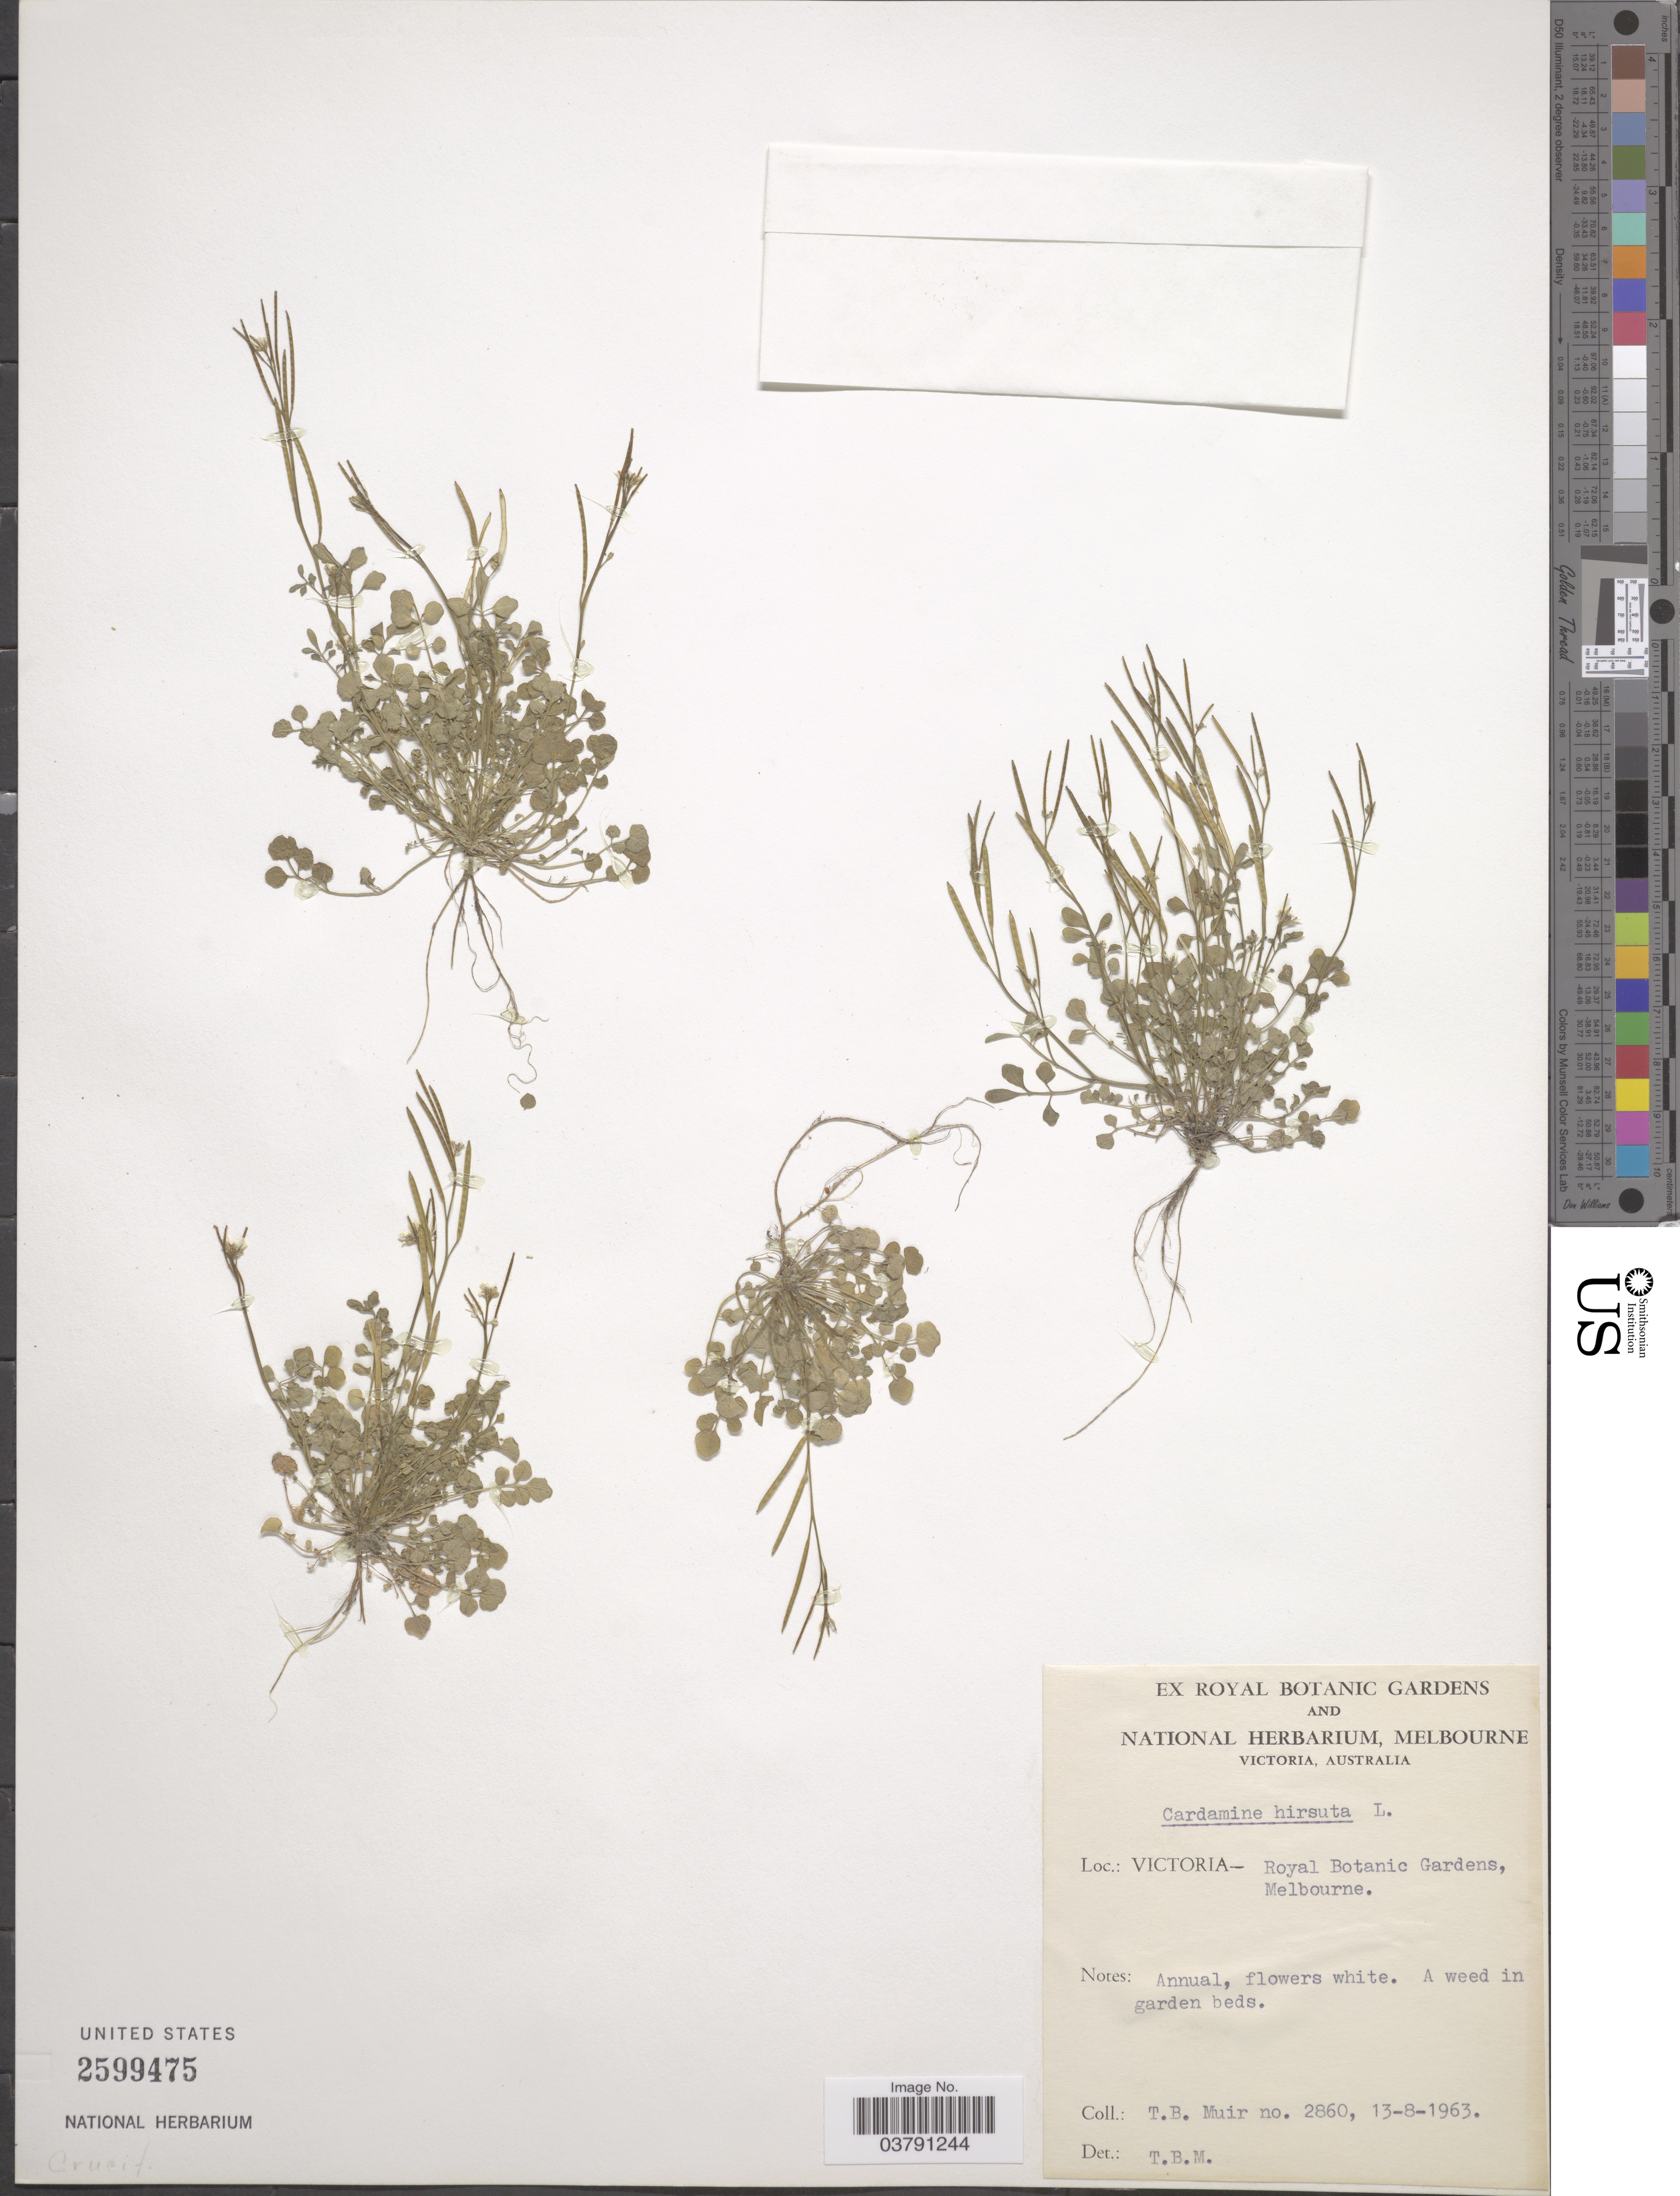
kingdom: Plantae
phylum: Tracheophyta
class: Magnoliopsida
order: Brassicales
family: Brassicaceae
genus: Cardamine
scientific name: Cardamine hirsuta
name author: L.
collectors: T. Muir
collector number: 2860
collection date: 1963-08-13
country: Australia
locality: Victoria - Royal Botanic Gardens, Melbourne.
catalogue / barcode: US 2599475